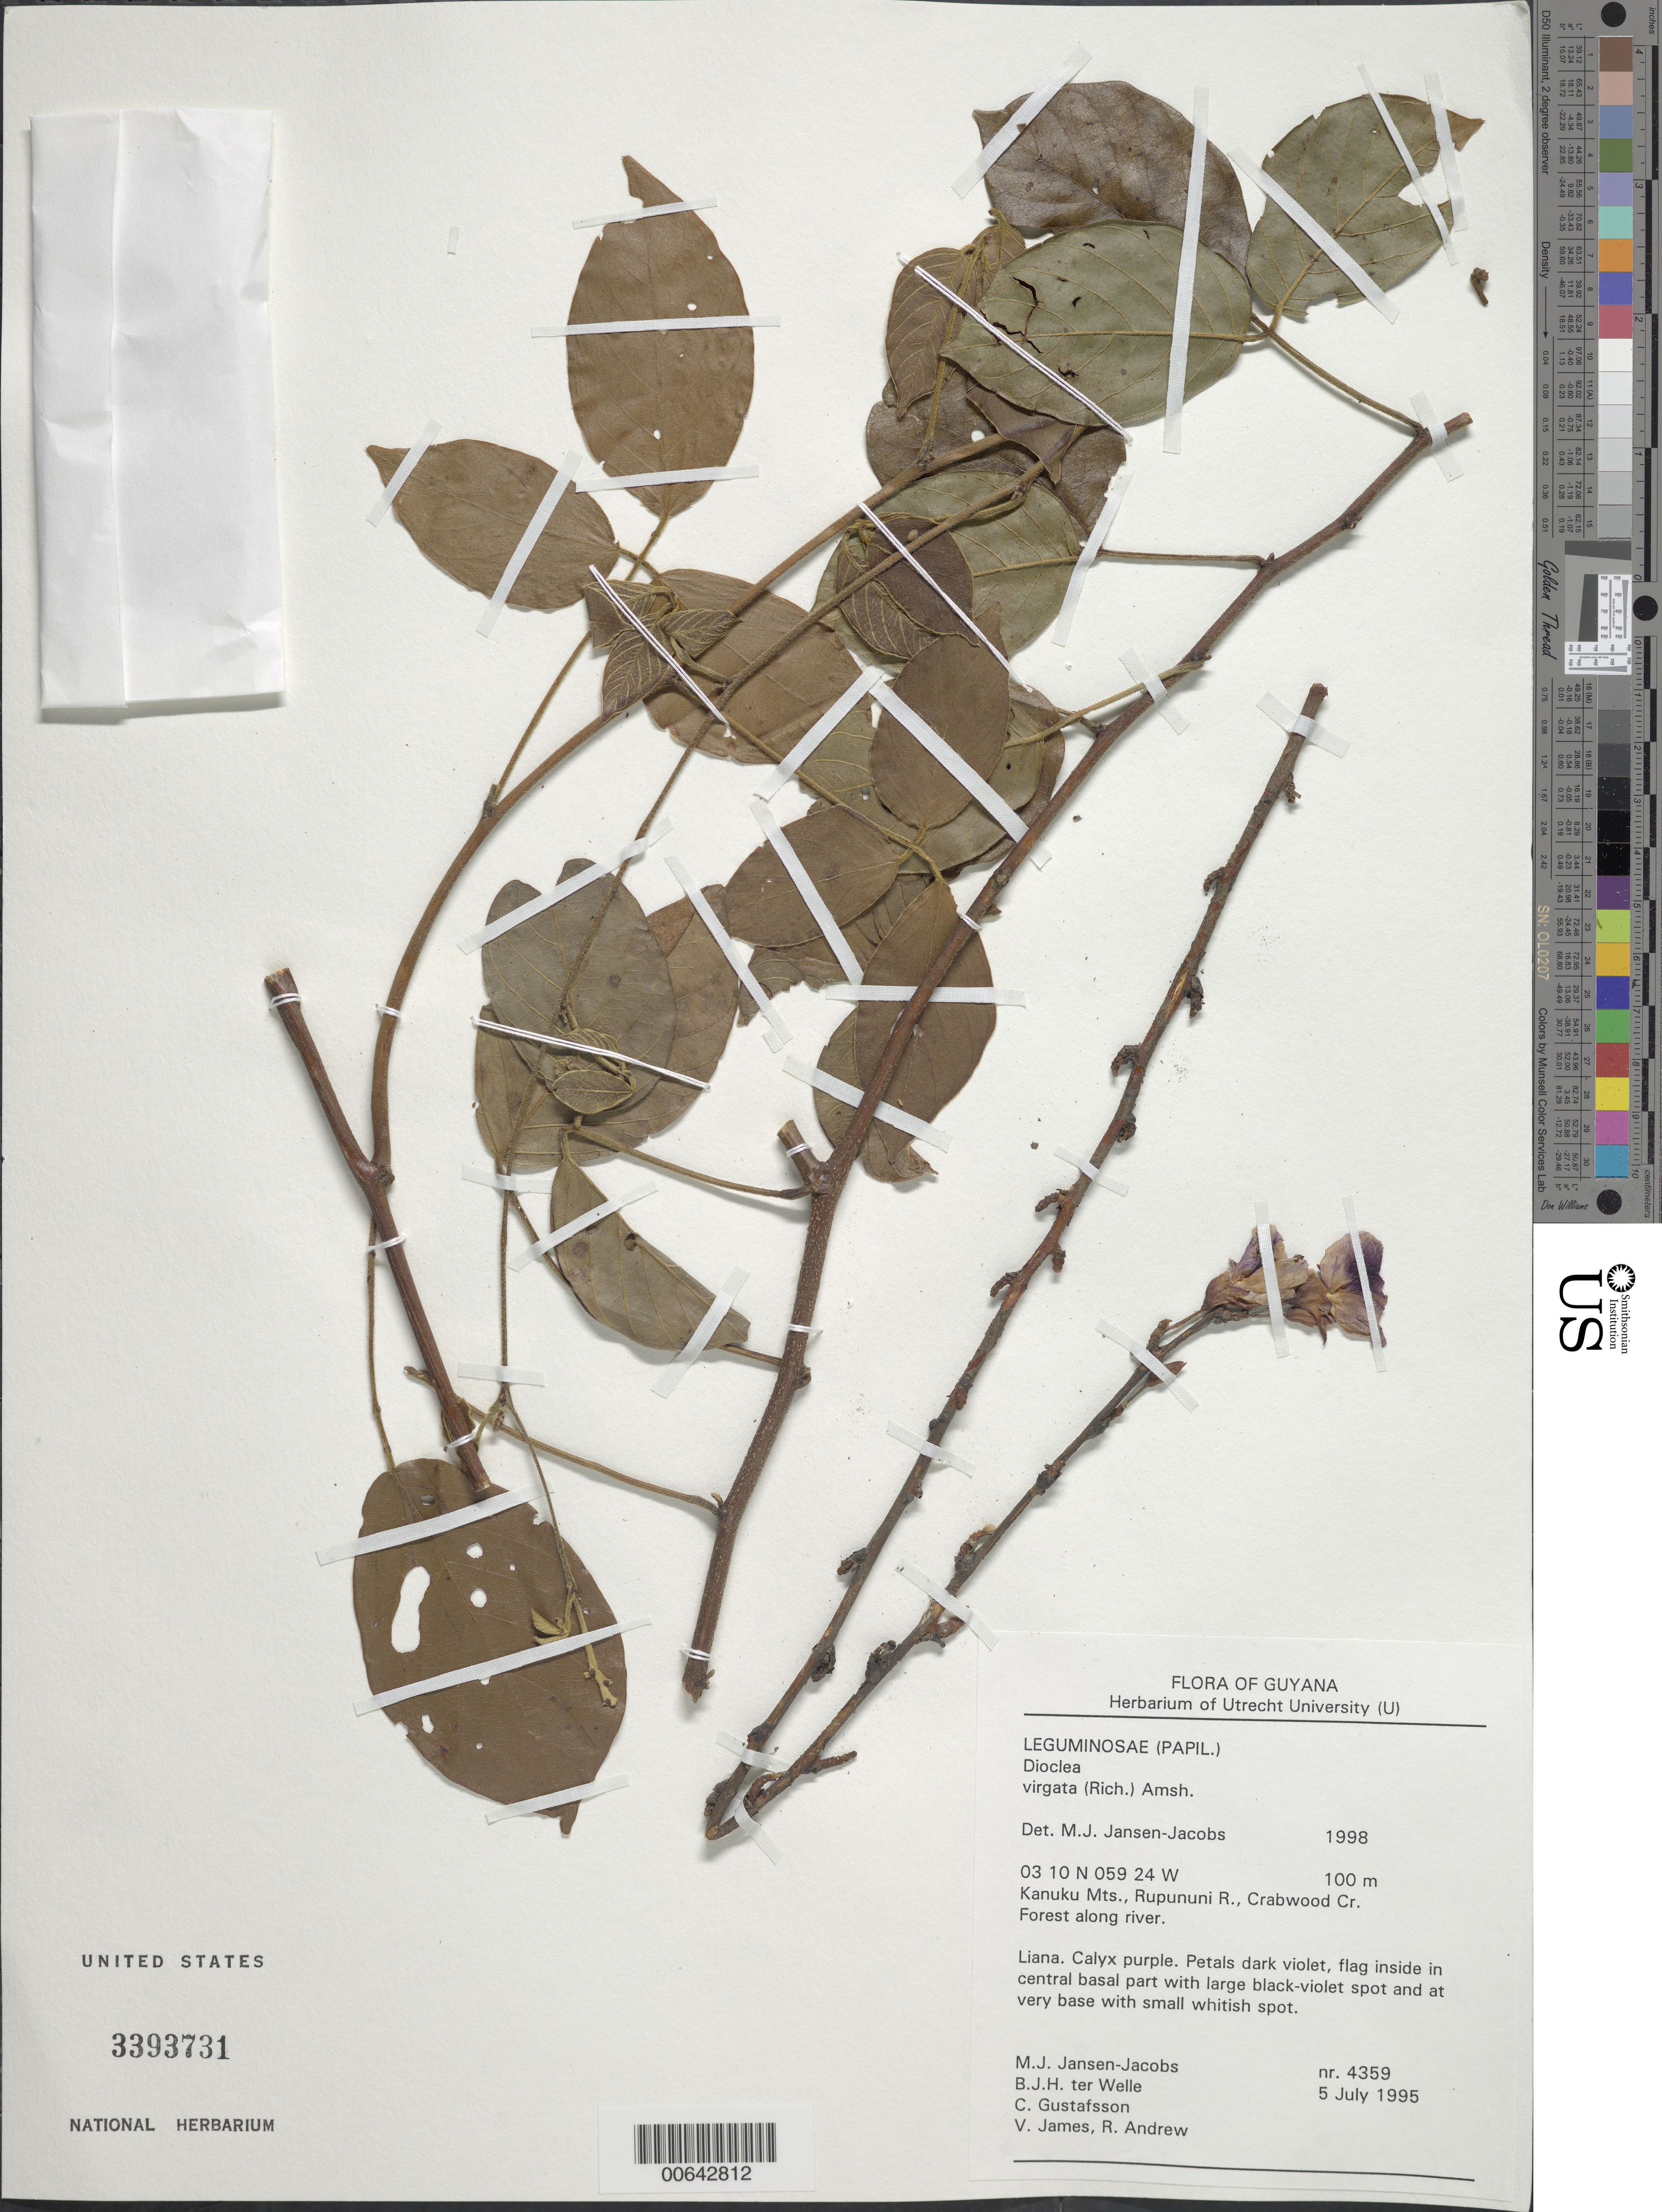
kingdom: Plantae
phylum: Tracheophyta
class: Magnoliopsida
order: Fabales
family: Fabaceae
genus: Dioclea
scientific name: Dioclea virgata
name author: (Rich.) Amshoff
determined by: Jansen-Jacobs, M. J., (U), Nationaal Herbarium Nederland, Utrecht University branch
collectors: M. J. Jansen-Jacobs, B. Welle, C. G. Gustafsson, V. James & R. Andrew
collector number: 4359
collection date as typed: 5-Jul-95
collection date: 1995-07-05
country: Guyana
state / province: U. Takutu-U. Essequibo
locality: Crabwood Creek, Rupununi River, Kanuku Mts.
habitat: Forest along road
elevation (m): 100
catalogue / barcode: US 3393731